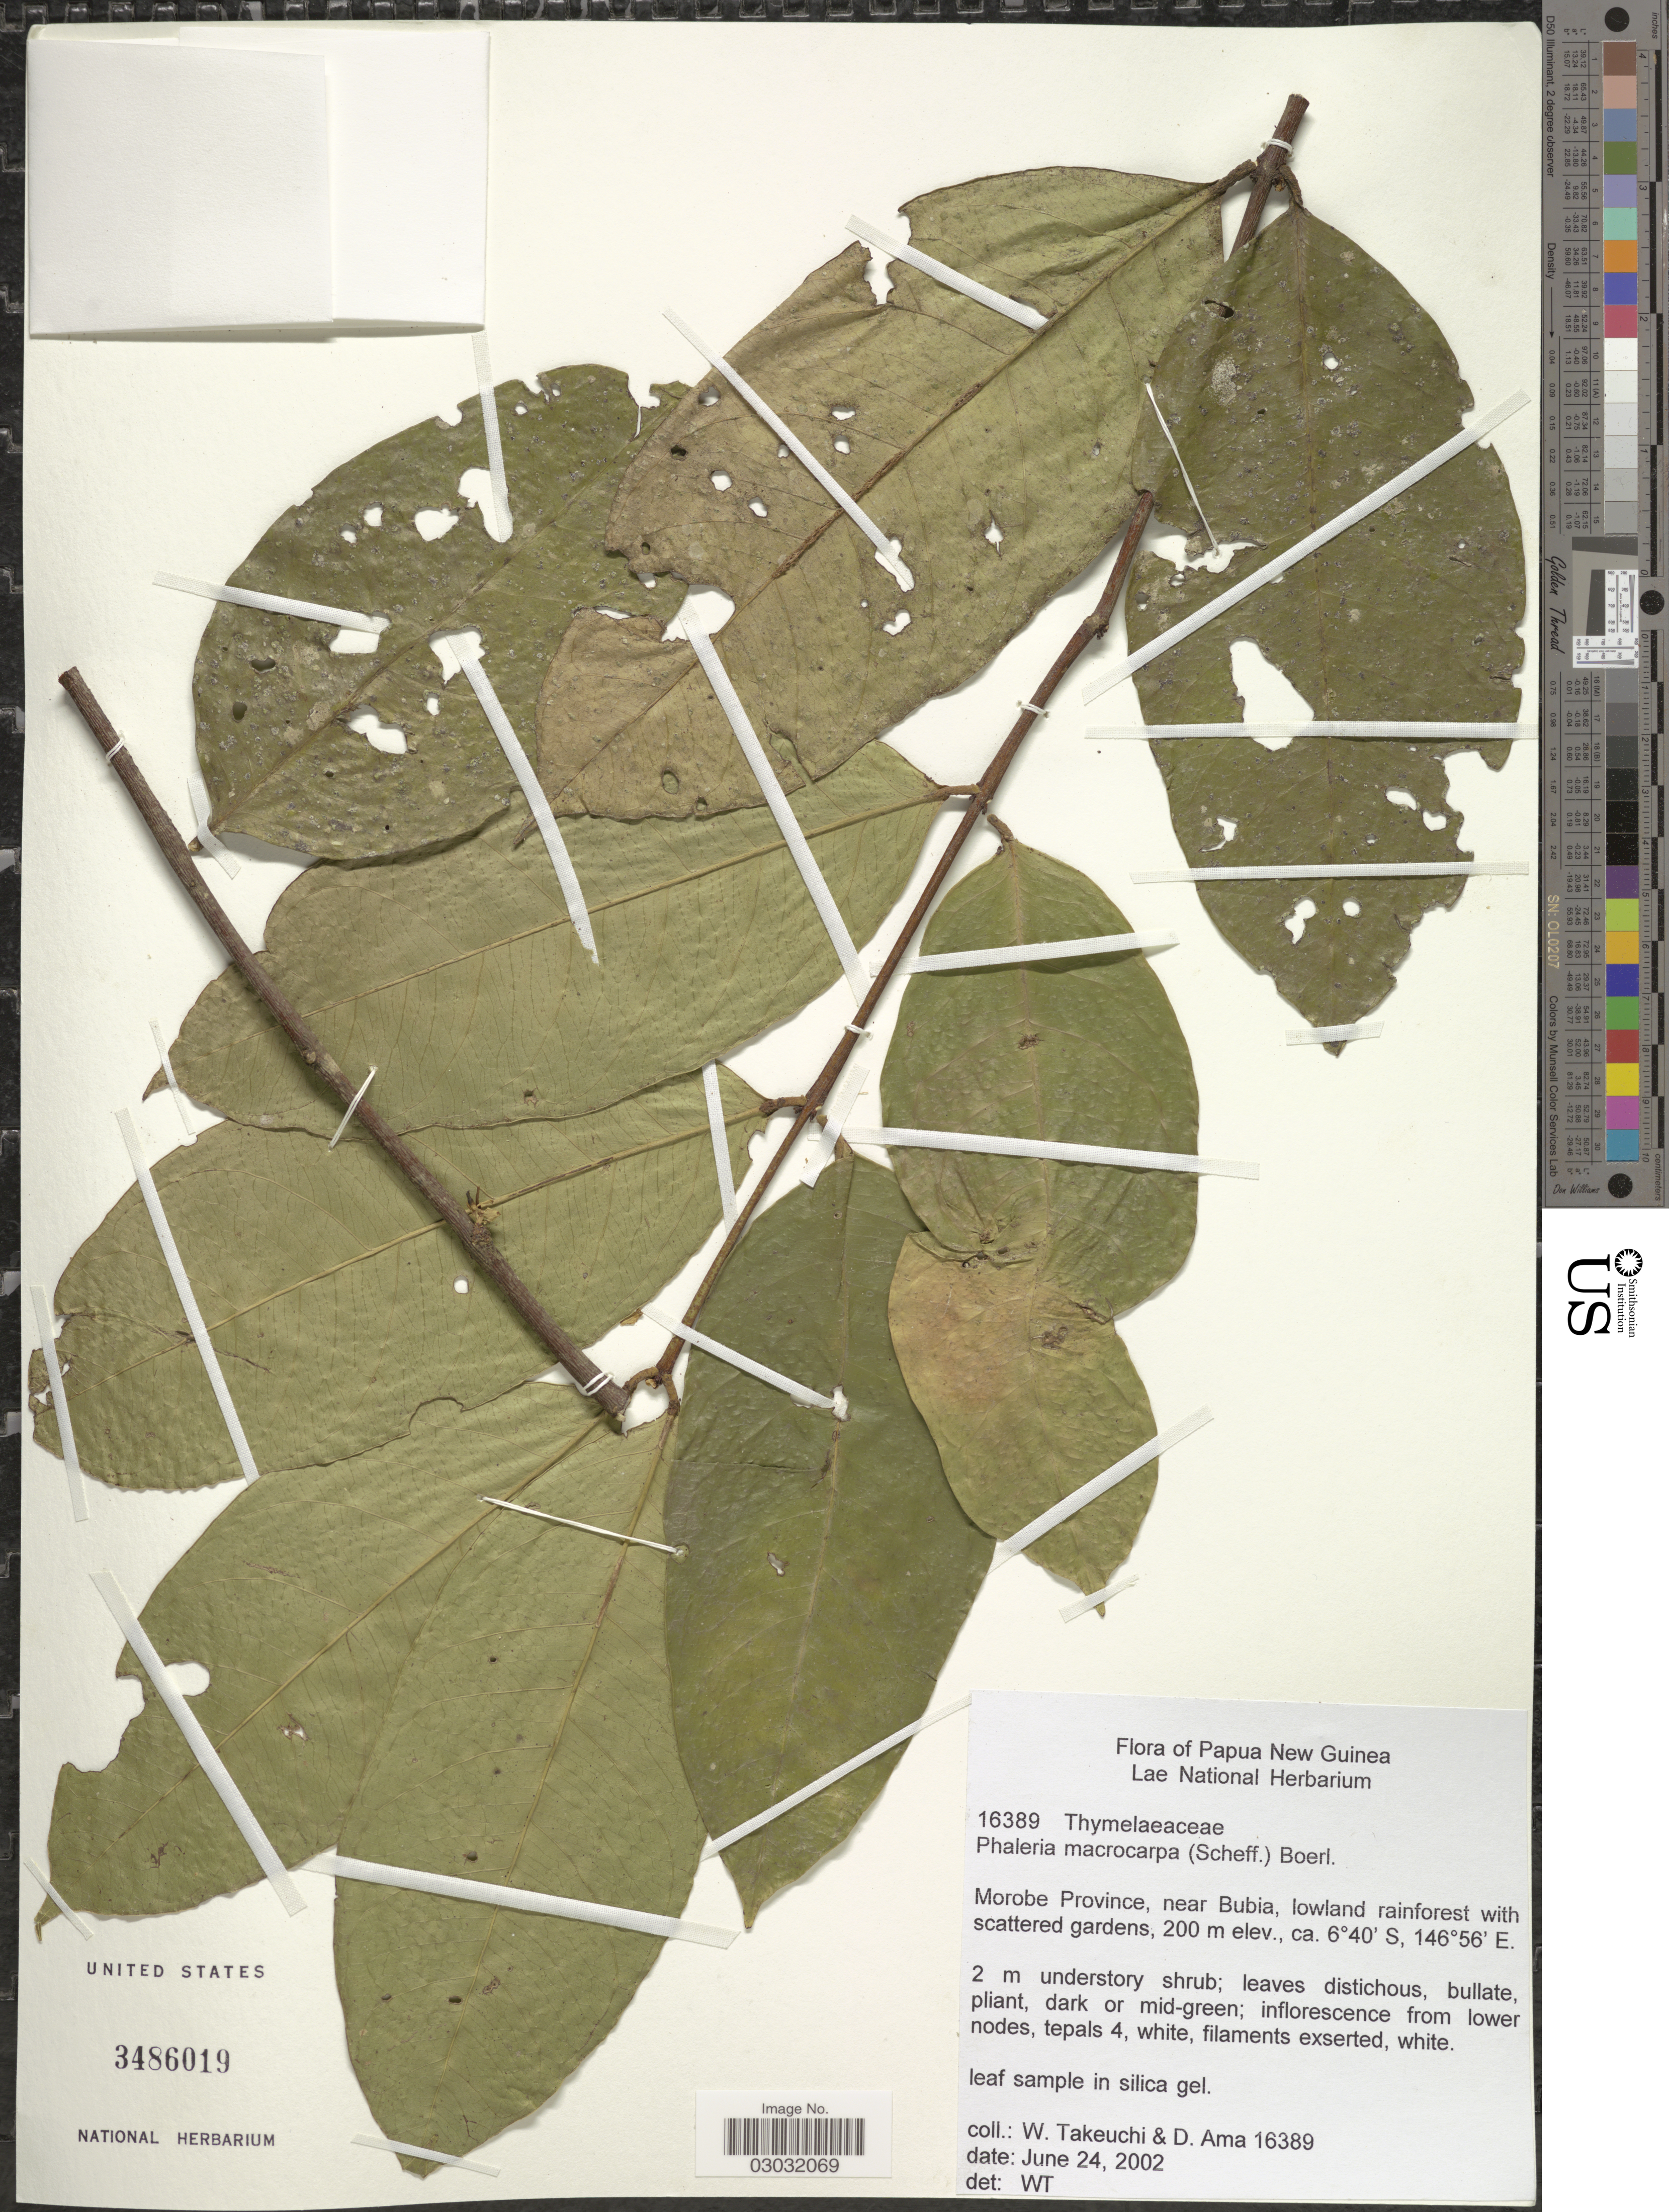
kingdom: Plantae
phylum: Tracheophyta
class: Magnoliopsida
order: Malvales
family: Thymelaeaceae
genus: Phaleria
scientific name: Phaleria macrocarpa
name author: (Scheff.) Boerl.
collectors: W. Takeuchi & D. Ama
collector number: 16389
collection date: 2002-06-24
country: Papua New Guinea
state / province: Morobe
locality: Morobe Province, near Bubia.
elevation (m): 200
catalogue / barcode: US 3486019